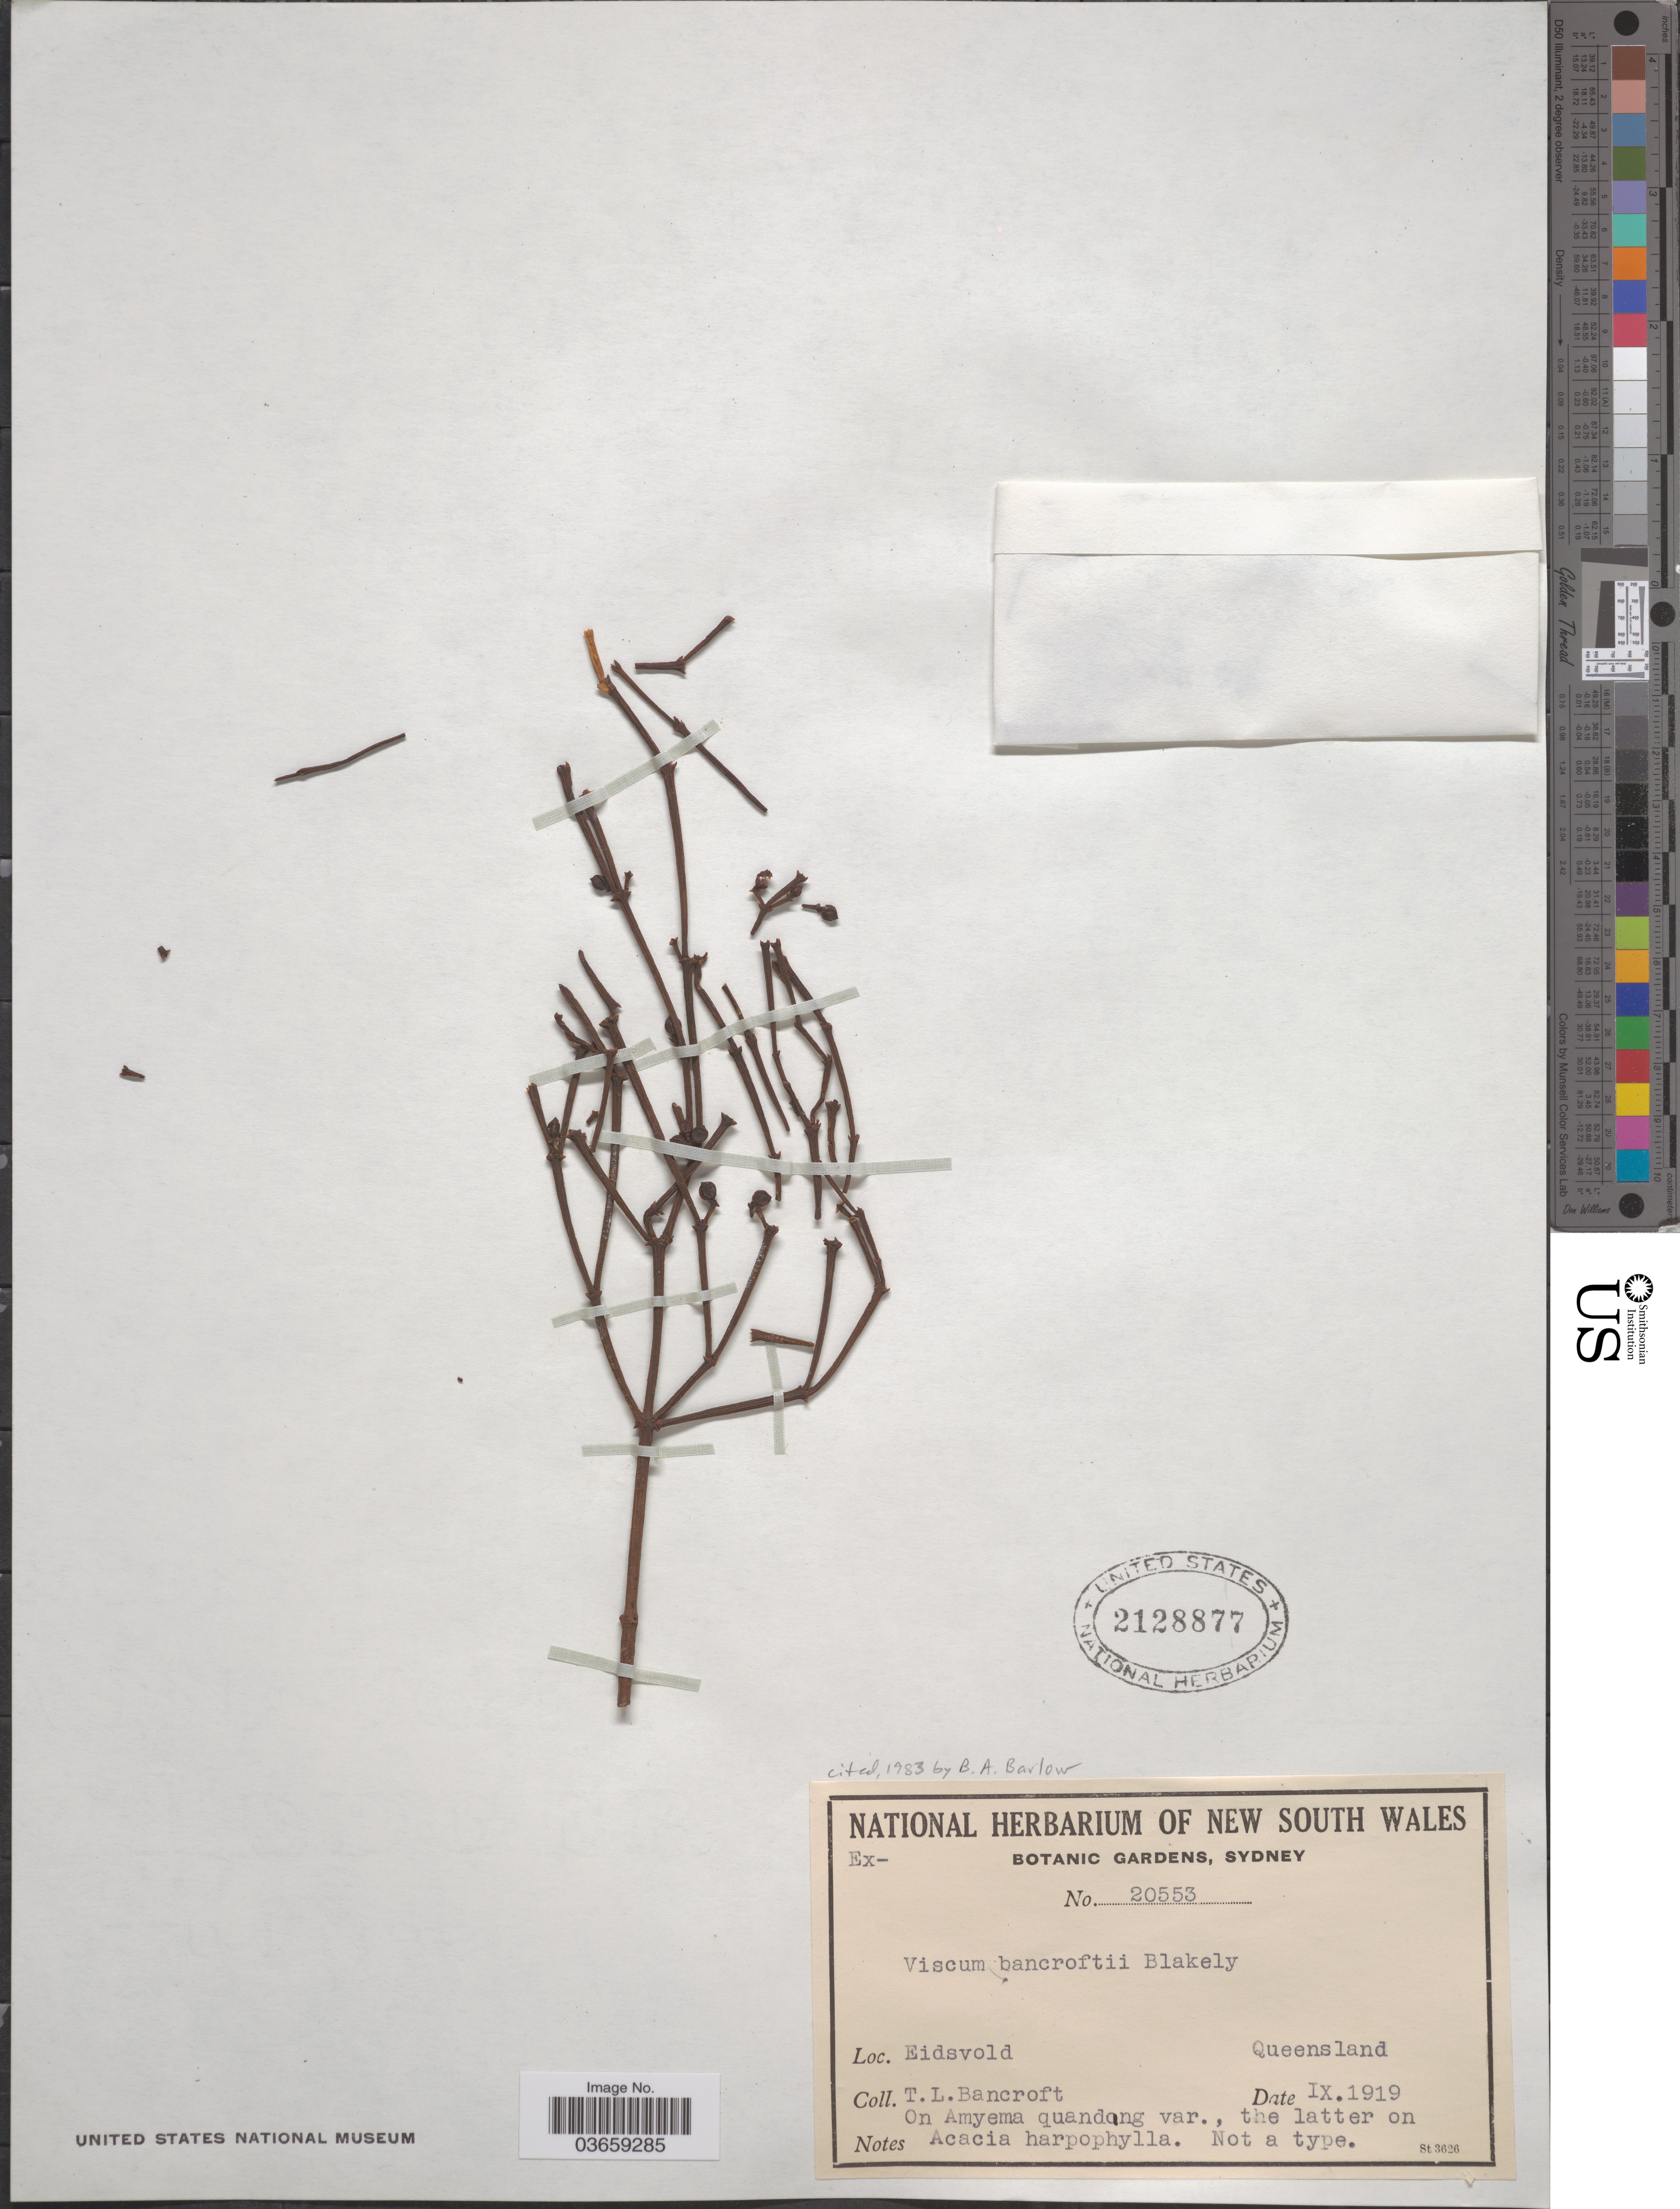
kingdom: Plantae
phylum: Tracheophyta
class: Magnoliopsida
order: Santalales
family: Viscaceae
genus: Viscum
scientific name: Viscum bancroftii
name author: Blakely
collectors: T. Bancroft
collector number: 20553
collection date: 1919-09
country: Australia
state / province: Queensland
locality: Eidsvold.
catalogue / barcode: US 2128877